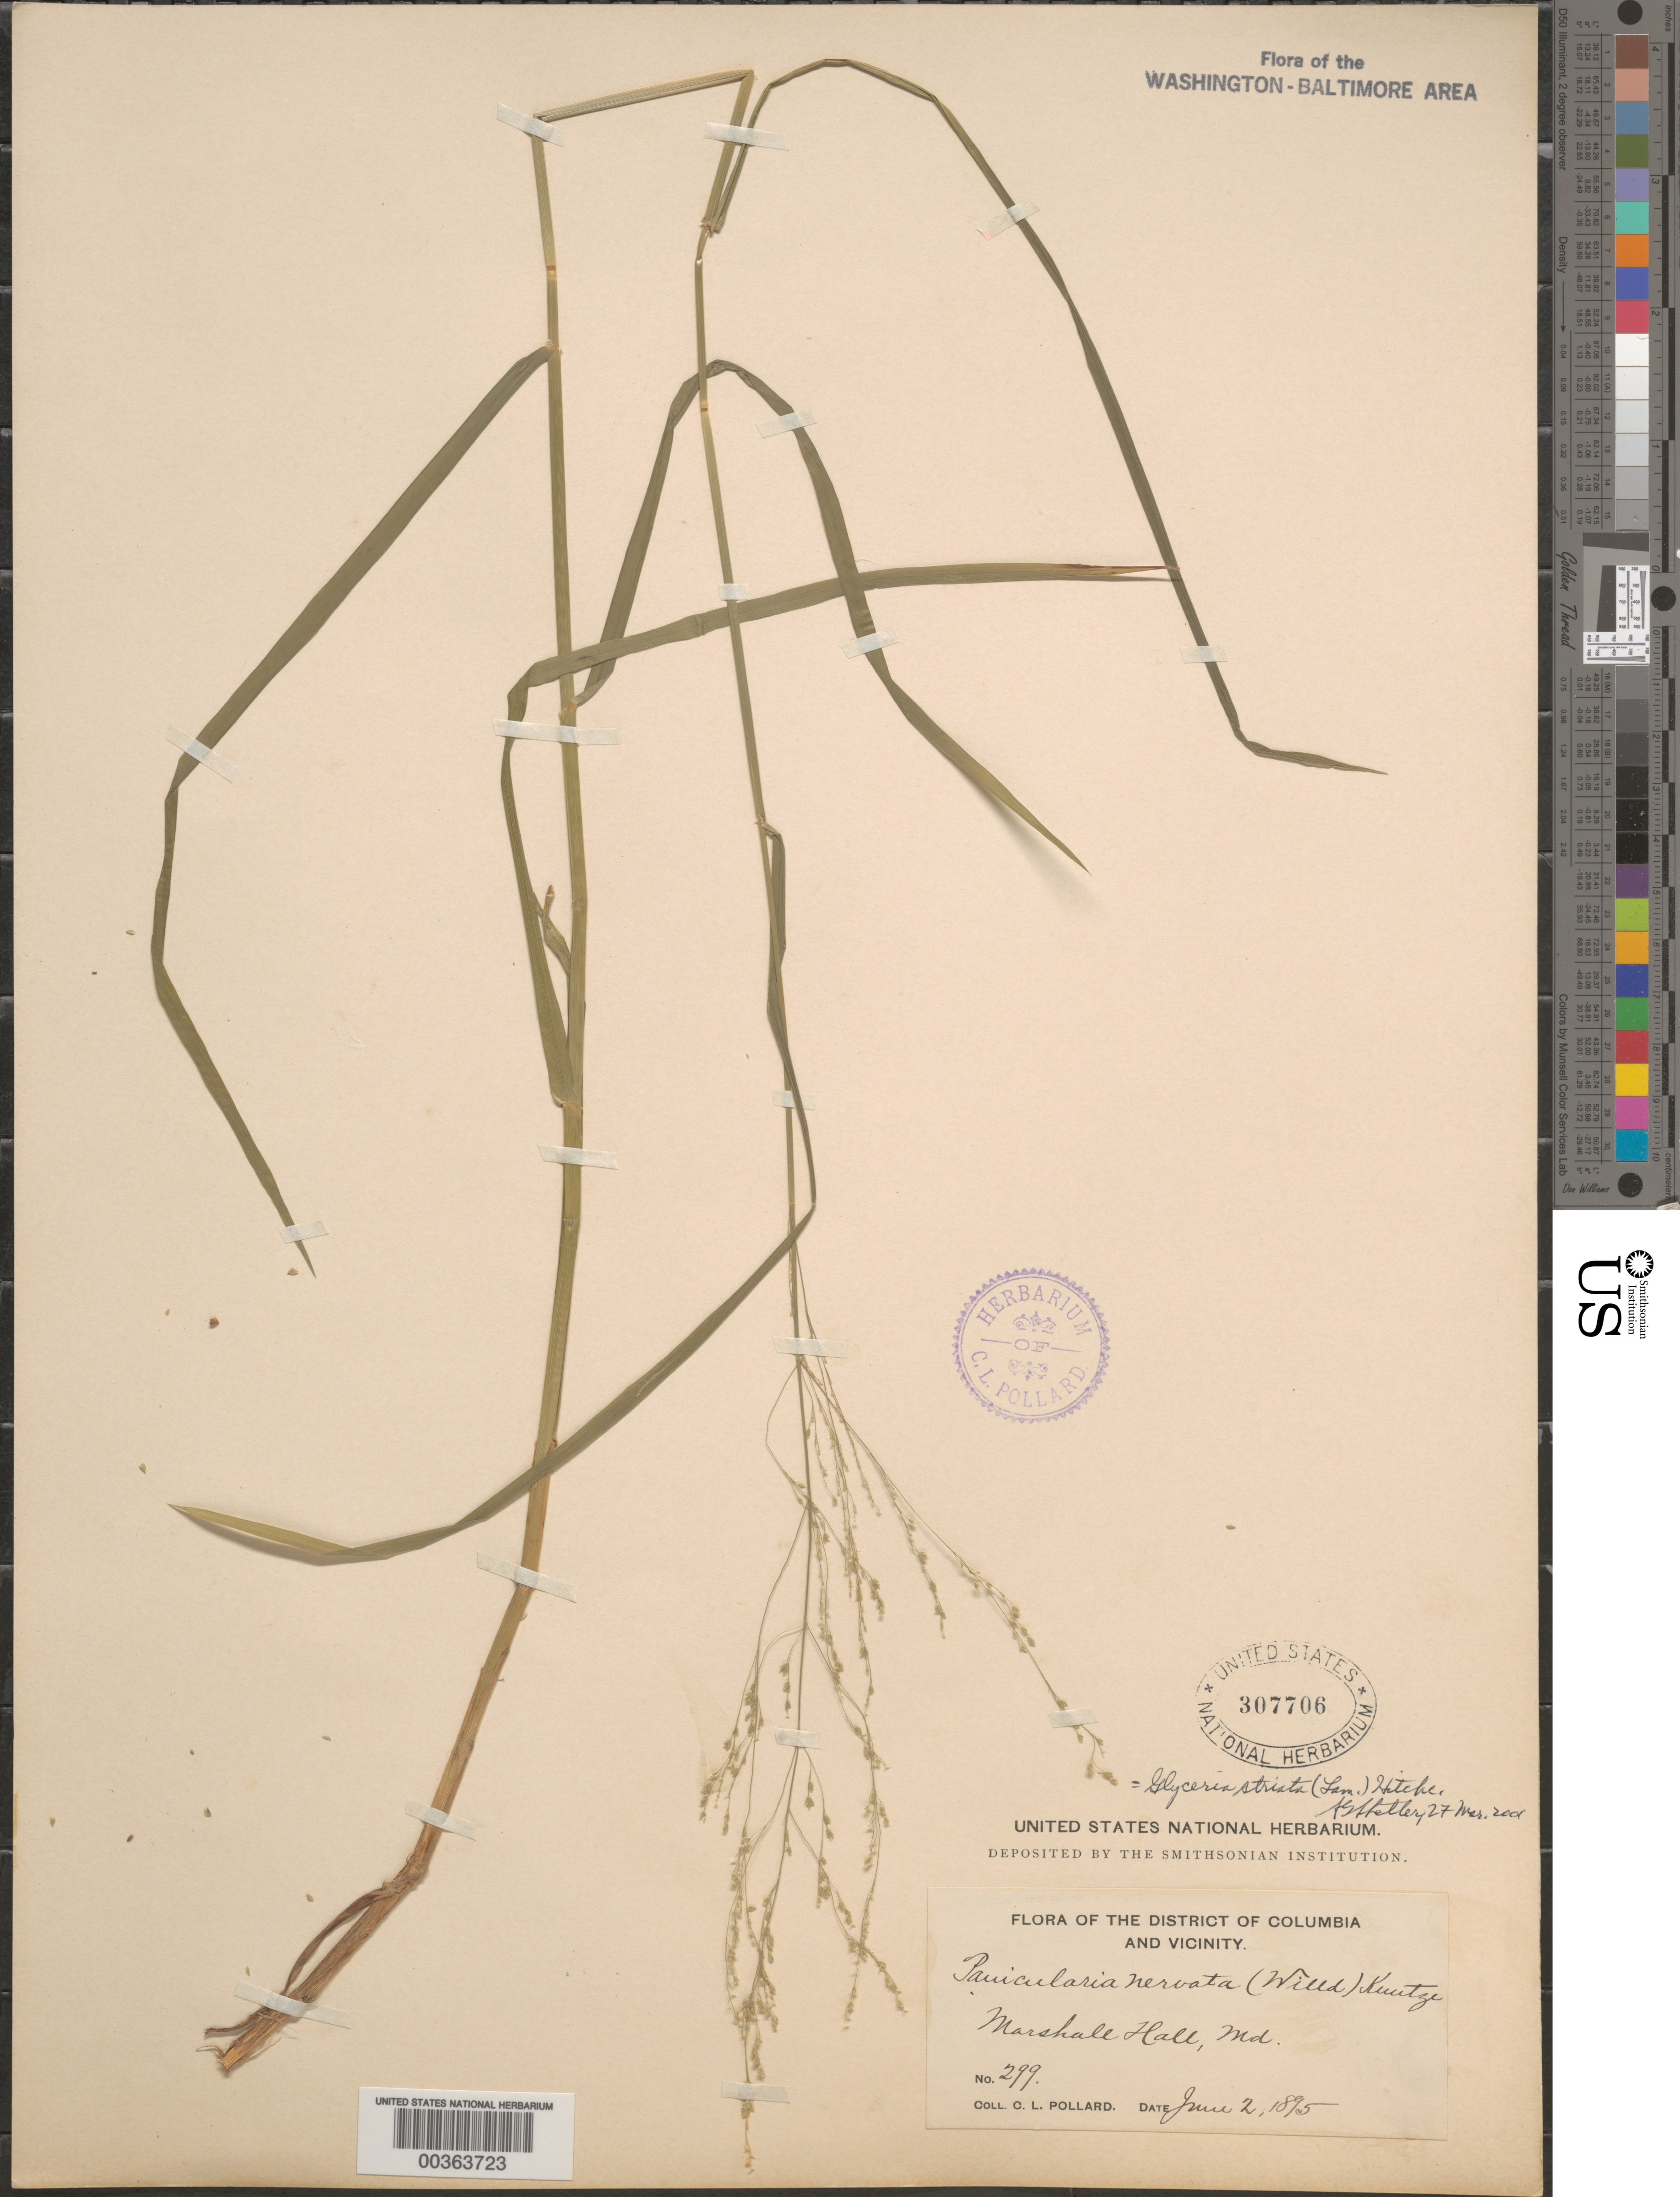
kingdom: Plantae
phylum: Tracheophyta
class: Liliopsida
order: Poales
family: Poaceae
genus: Glyceria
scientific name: Glyceria striata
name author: (Lam.) Hitchc.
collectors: C. L. Pollard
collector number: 299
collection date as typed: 02 Jun 1895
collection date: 1895-06-02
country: United States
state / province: Maryland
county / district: Charles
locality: Marshall Hall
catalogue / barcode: US 307706